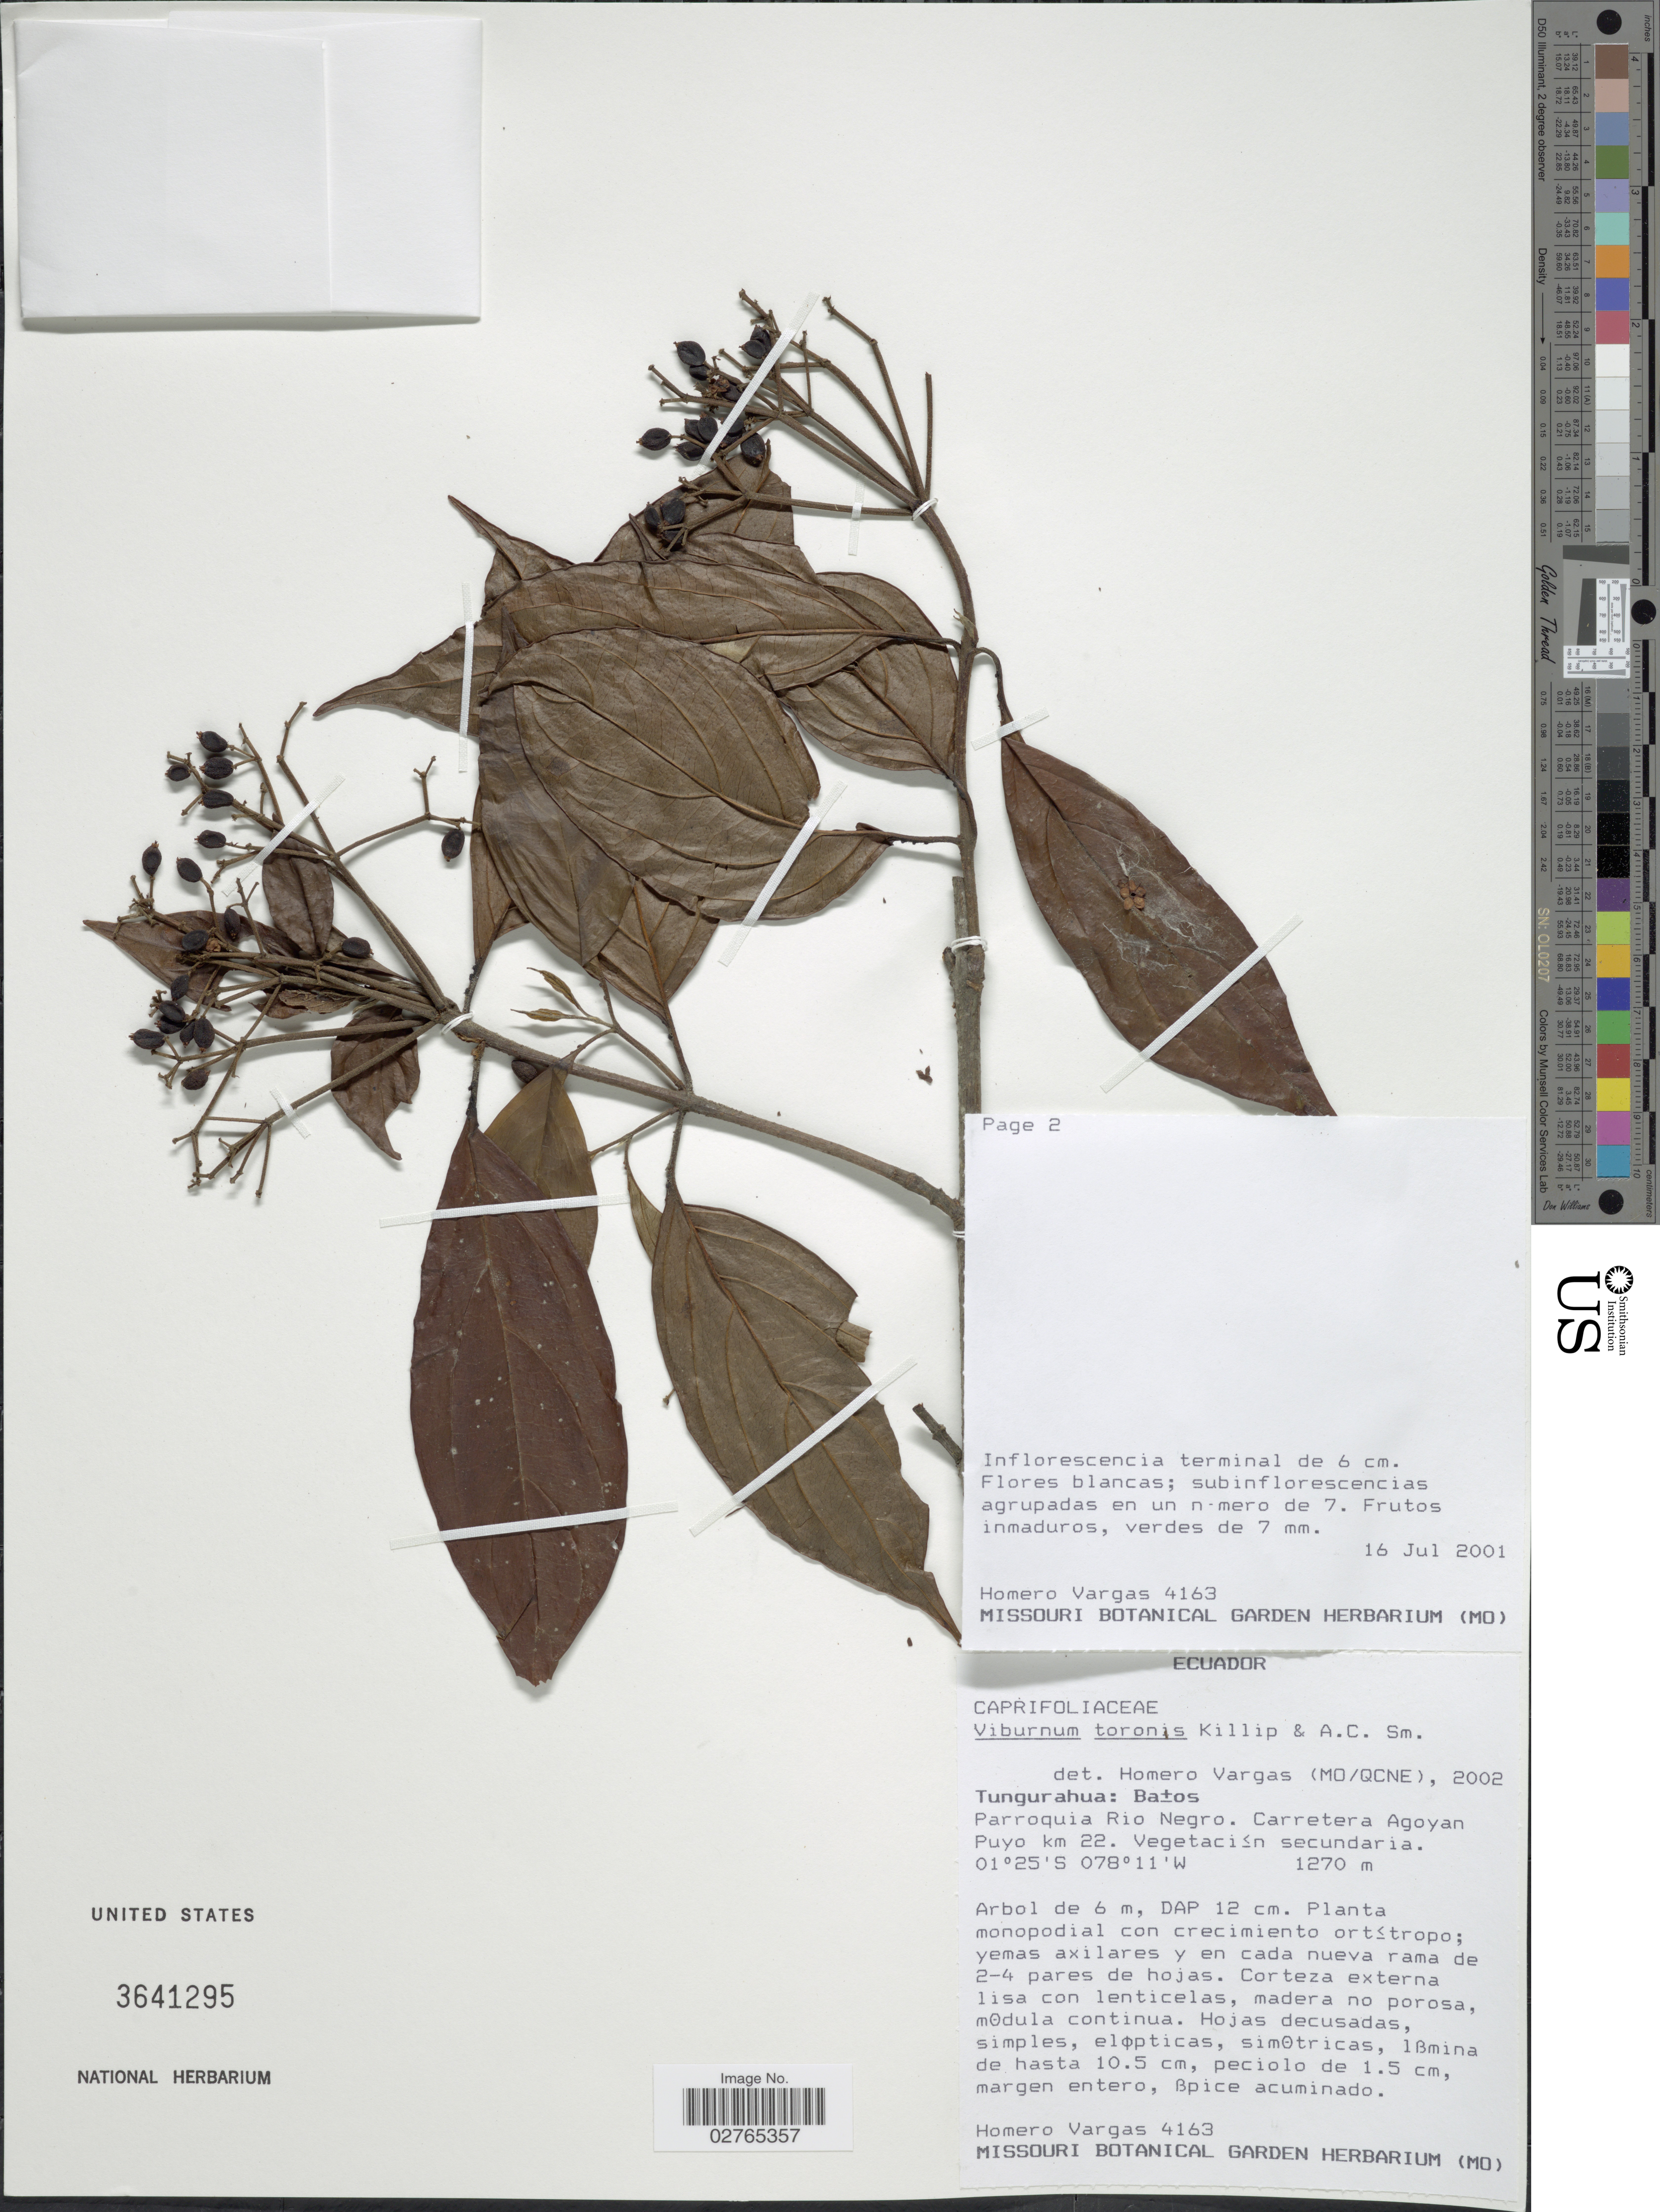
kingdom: Plantae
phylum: Tracheophyta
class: Magnoliopsida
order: Dipsacales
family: Viburnaceae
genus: Viburnum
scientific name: Viburnum toronis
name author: Killip & A.C. Sm.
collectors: H. Vargas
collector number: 4163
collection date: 2001-07-16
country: Ecuador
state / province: Tungurahua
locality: Batos. Parroquia Rio Negro. Carretera Agoyan Puyo km 22. [interpreted]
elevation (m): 1270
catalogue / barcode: US 3641295